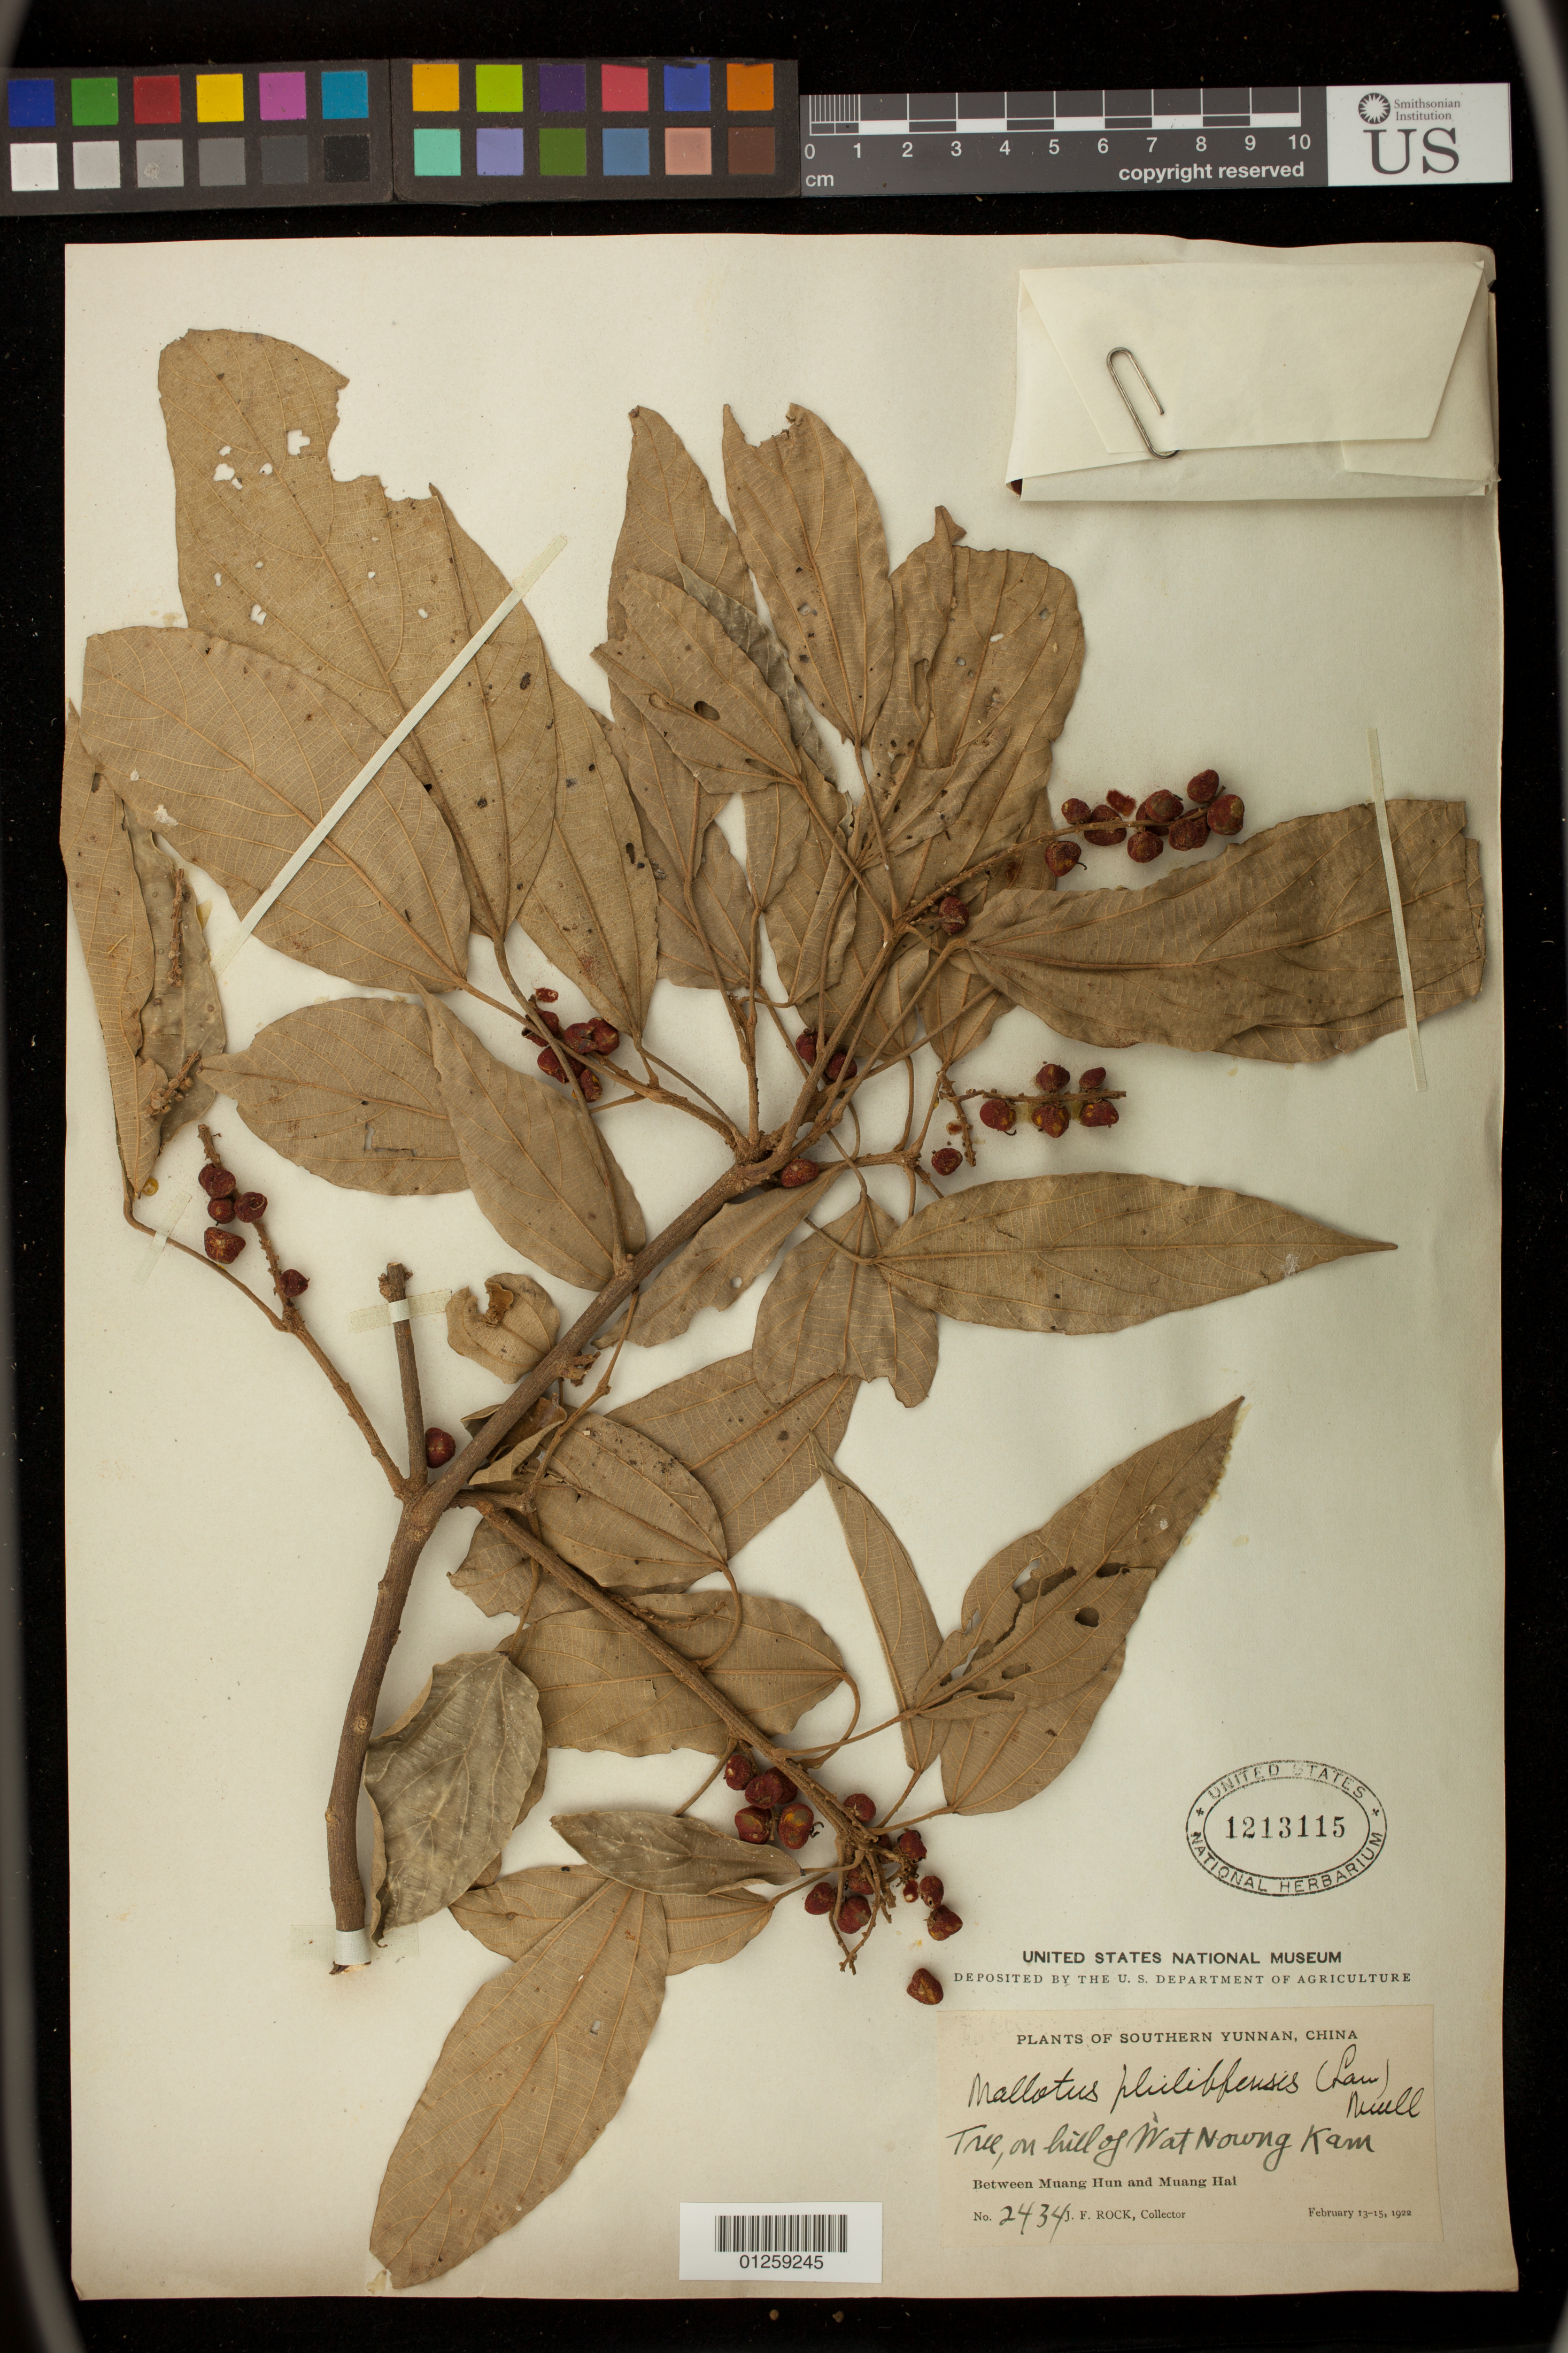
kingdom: Plantae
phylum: Tracheophyta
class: Magnoliopsida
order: Malpighiales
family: Euphorbiaceae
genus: Mallotus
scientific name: Mallotus philippensis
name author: (Lam.) Müll. Arg.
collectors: J. F. Rock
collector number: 2434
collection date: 1922-02-13/1922-02-15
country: China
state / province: Yunnan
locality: On a hill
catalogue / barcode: US 1213115